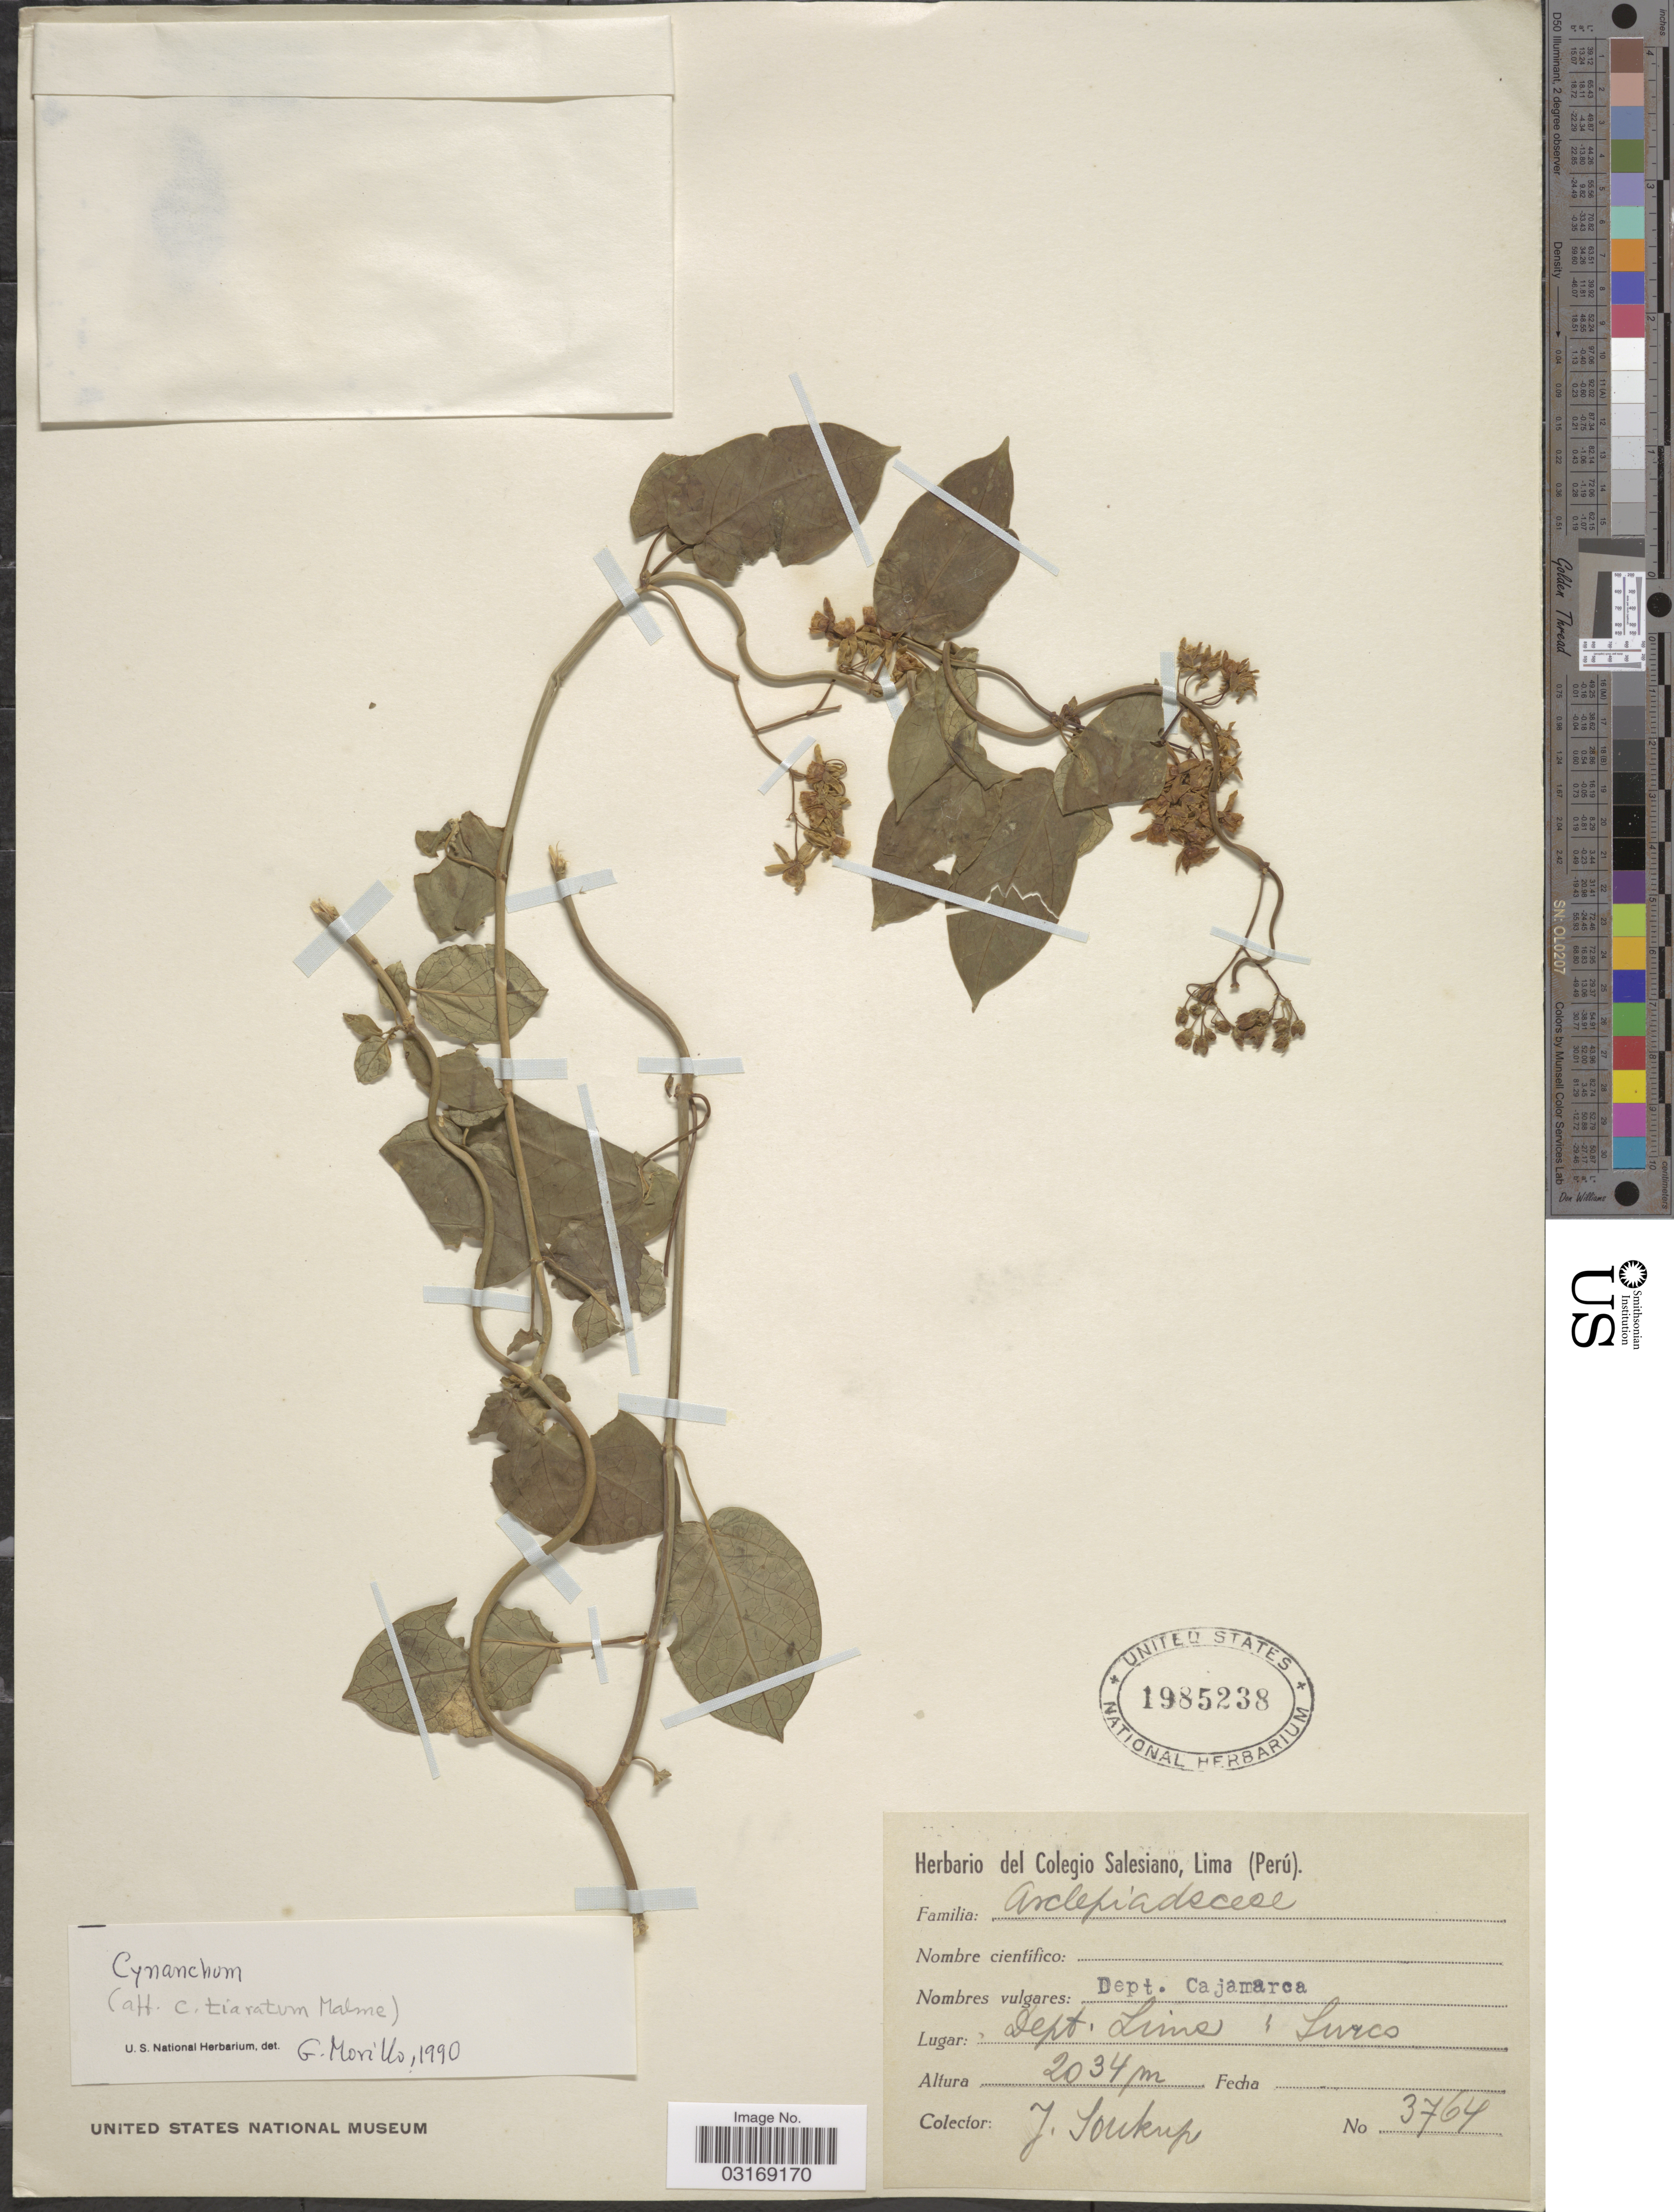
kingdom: Plantae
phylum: Tracheophyta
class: Magnoliopsida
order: Gentianales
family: Apocynaceae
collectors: J. Soukup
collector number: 3764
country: Peru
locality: Dept. Cajamarca. Dept. Lima: Surco.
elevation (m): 2034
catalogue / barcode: US 1985238